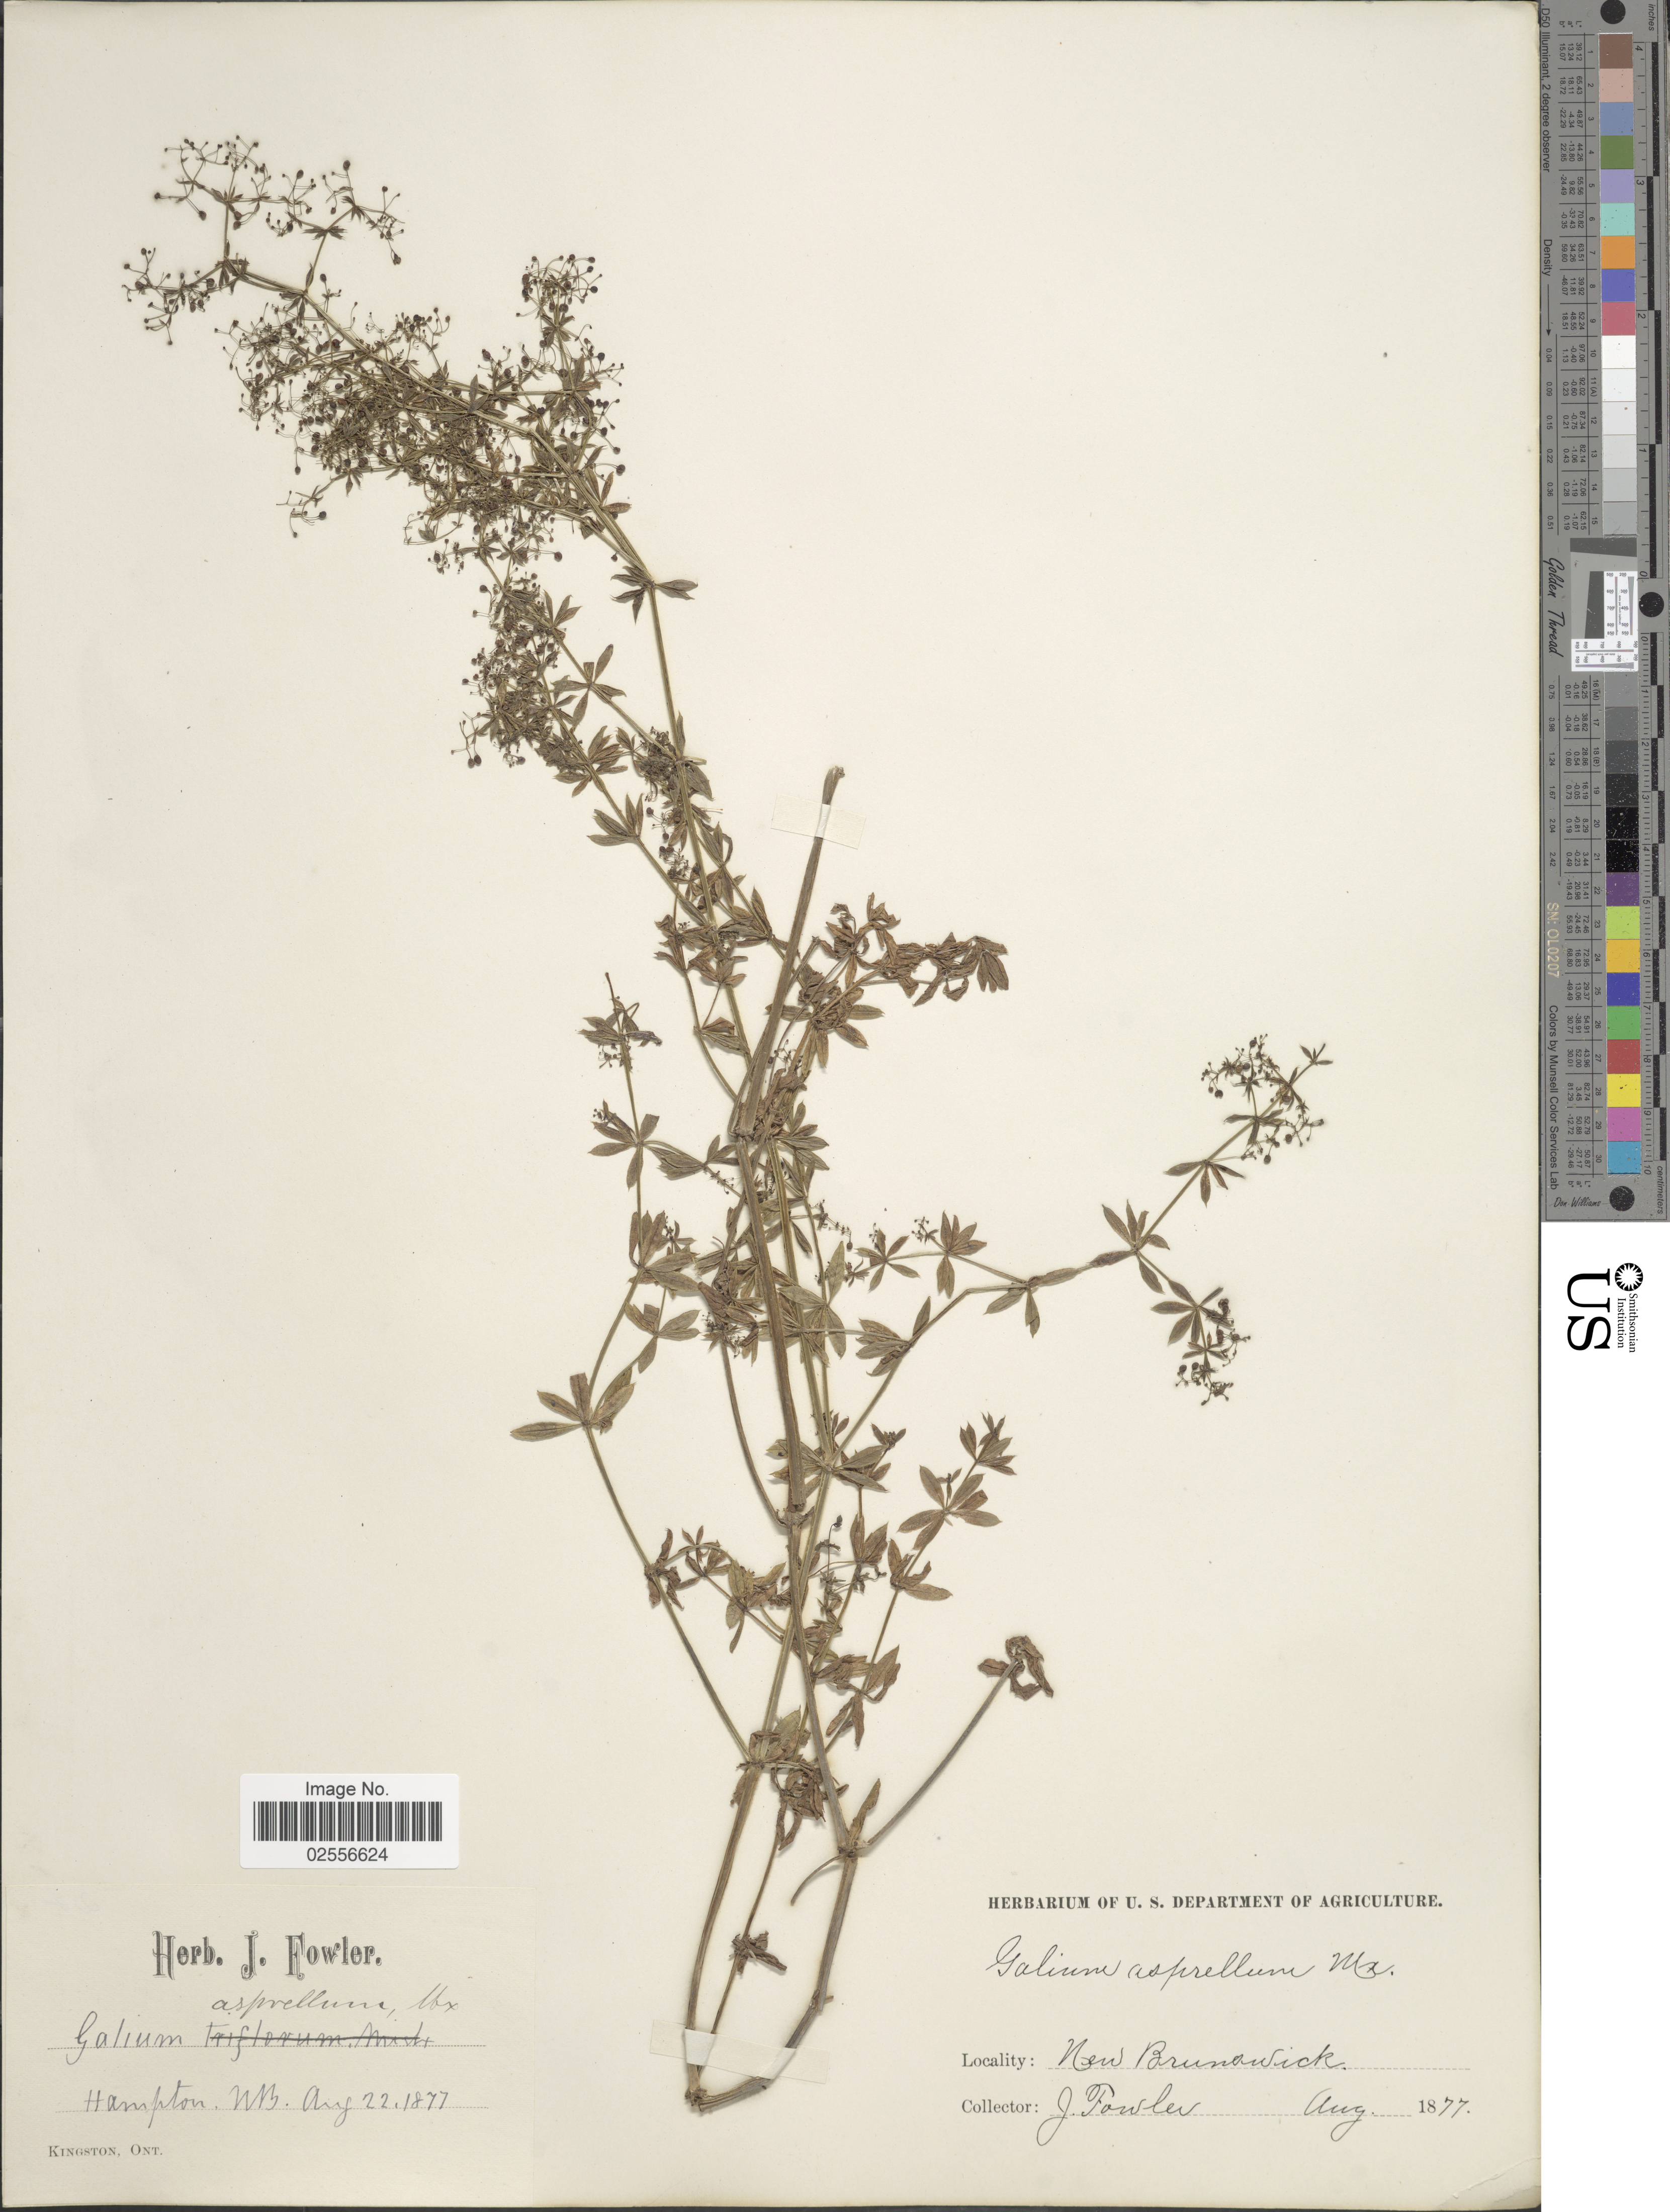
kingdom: Plantae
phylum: Tracheophyta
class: Magnoliopsida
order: Gentianales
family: Rubiaceae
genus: Galium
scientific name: Galium asprellum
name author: Michx.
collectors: J. P. Fowler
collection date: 1877-08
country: Canada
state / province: New Brunswick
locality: Hampton